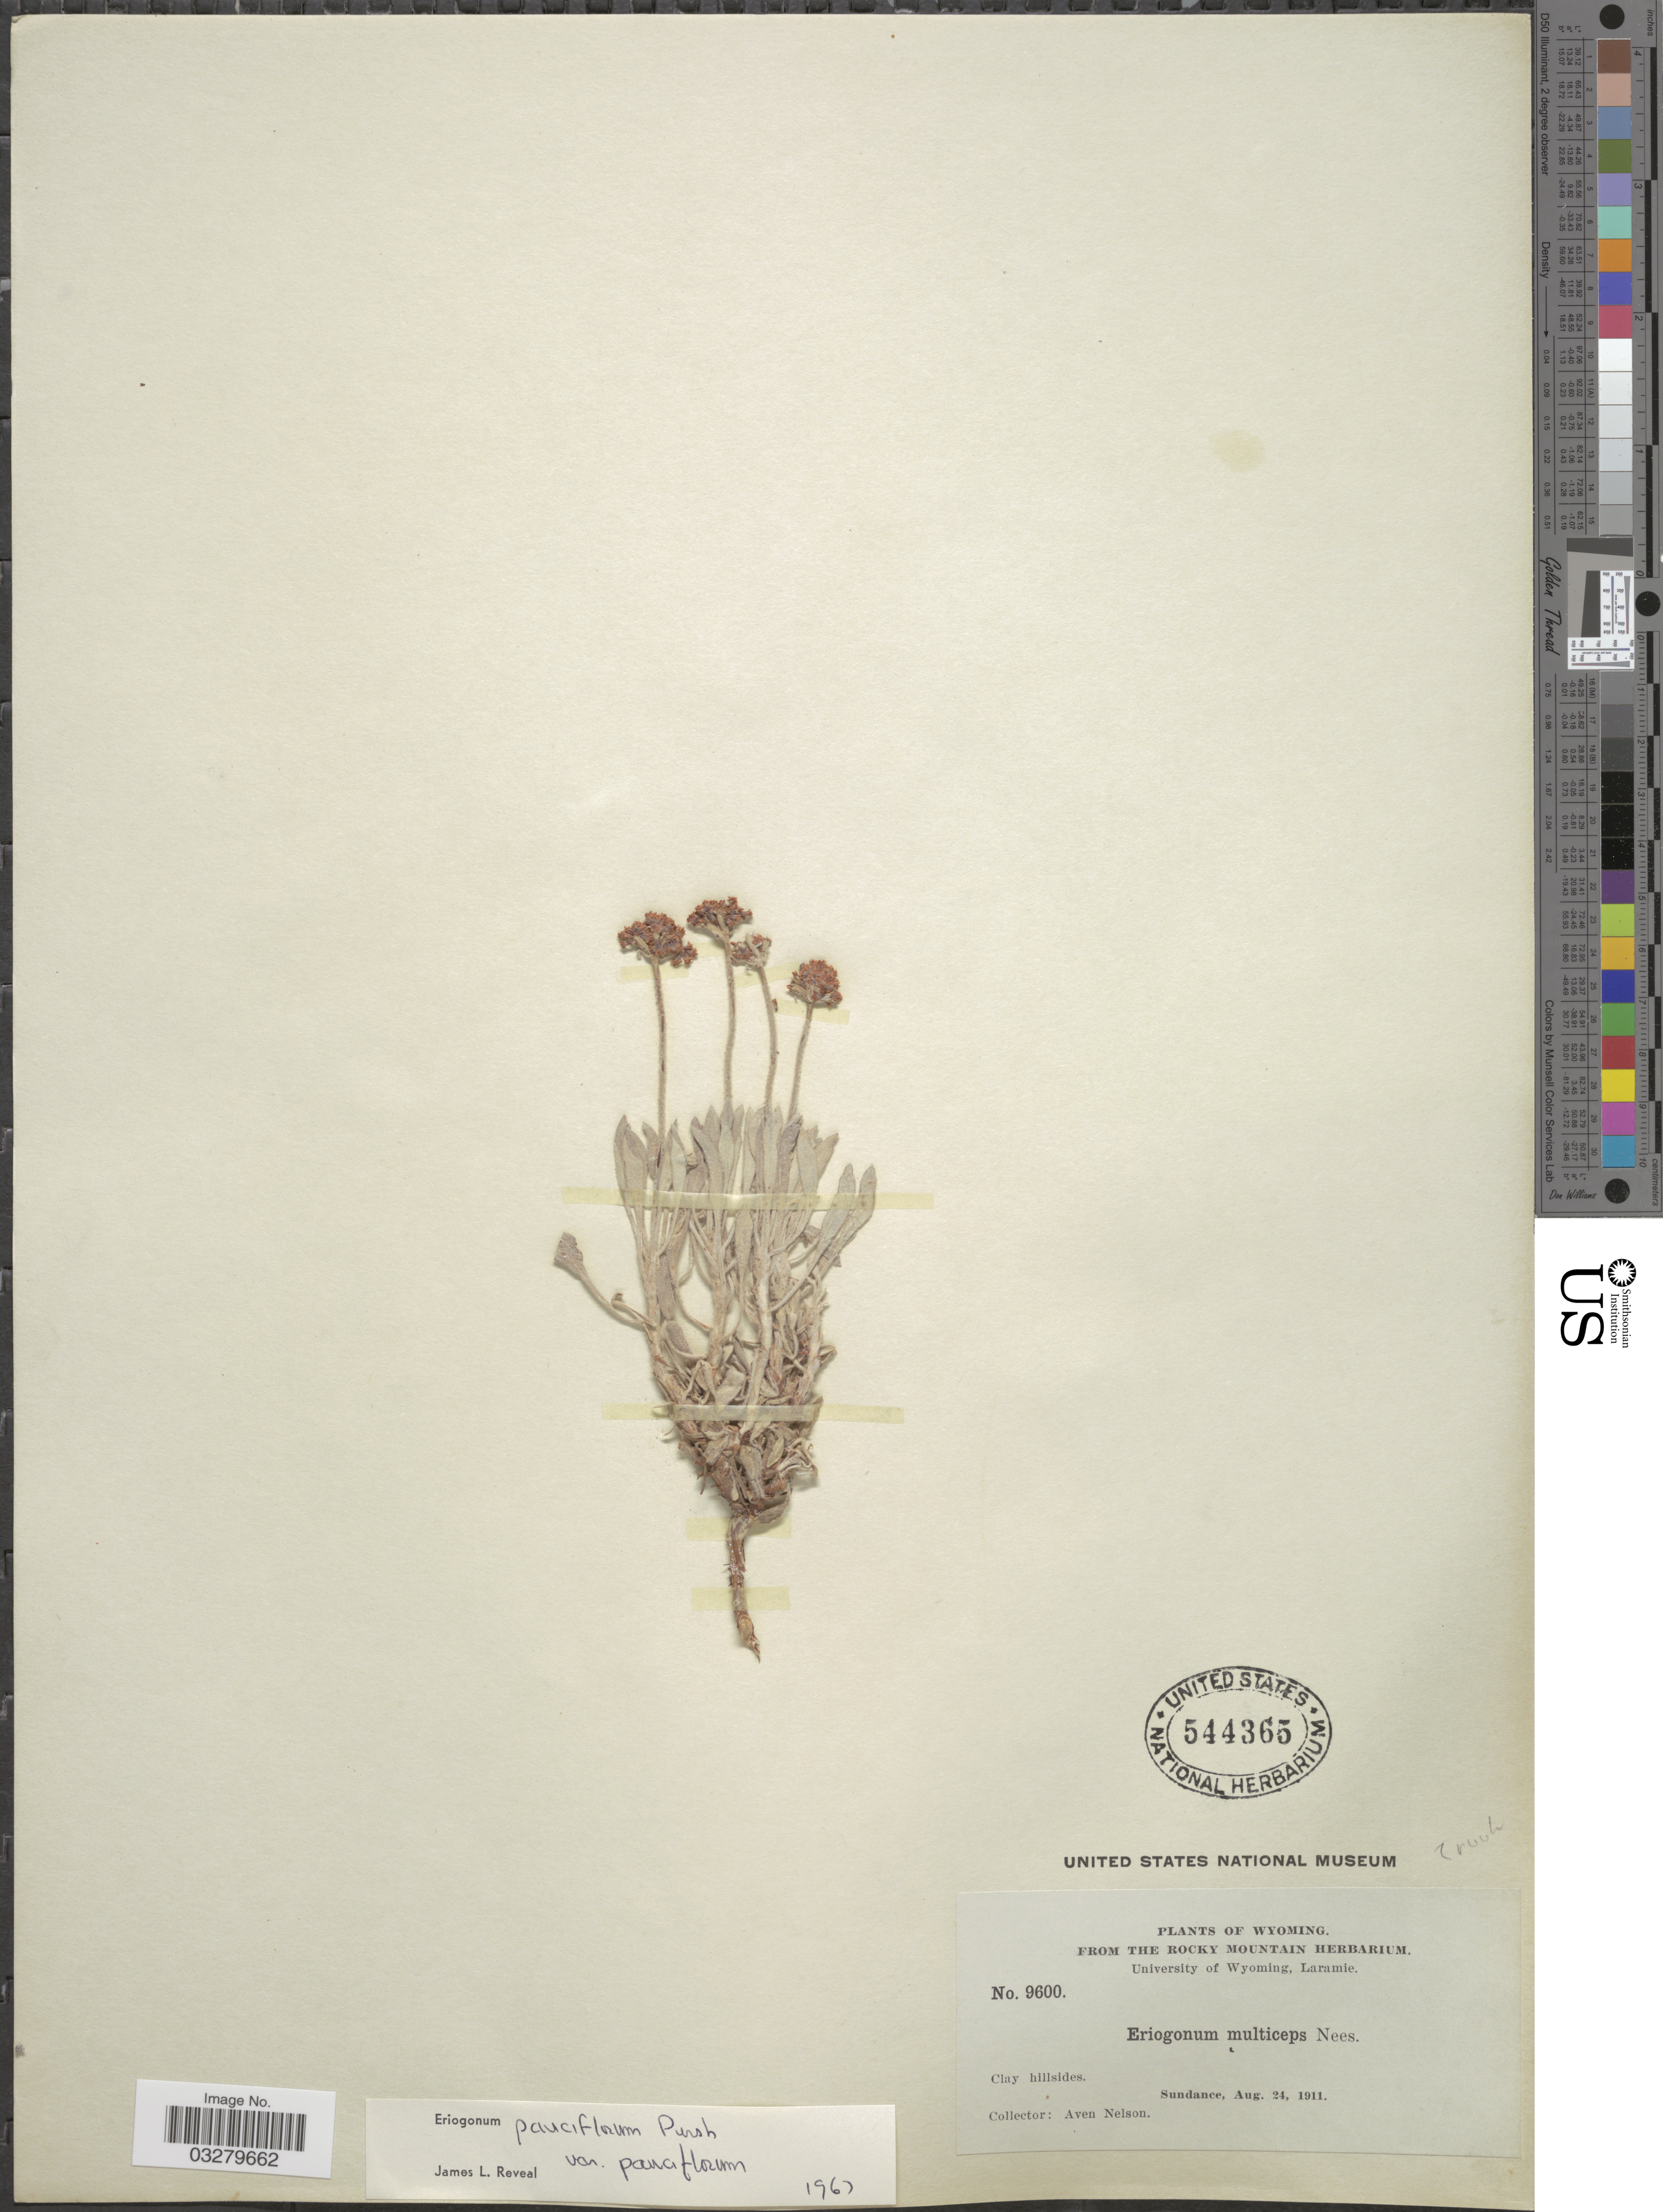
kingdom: Plantae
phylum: Tracheophyta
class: Magnoliopsida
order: Caryophyllales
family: Polygonaceae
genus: Eriogonum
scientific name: Eriogonum pauciflorum var. pauciflorum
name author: Pursh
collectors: A. Nelson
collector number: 9600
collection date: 1911-08-24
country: United States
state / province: Wyoming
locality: Sundance. Crook.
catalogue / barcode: US 544365